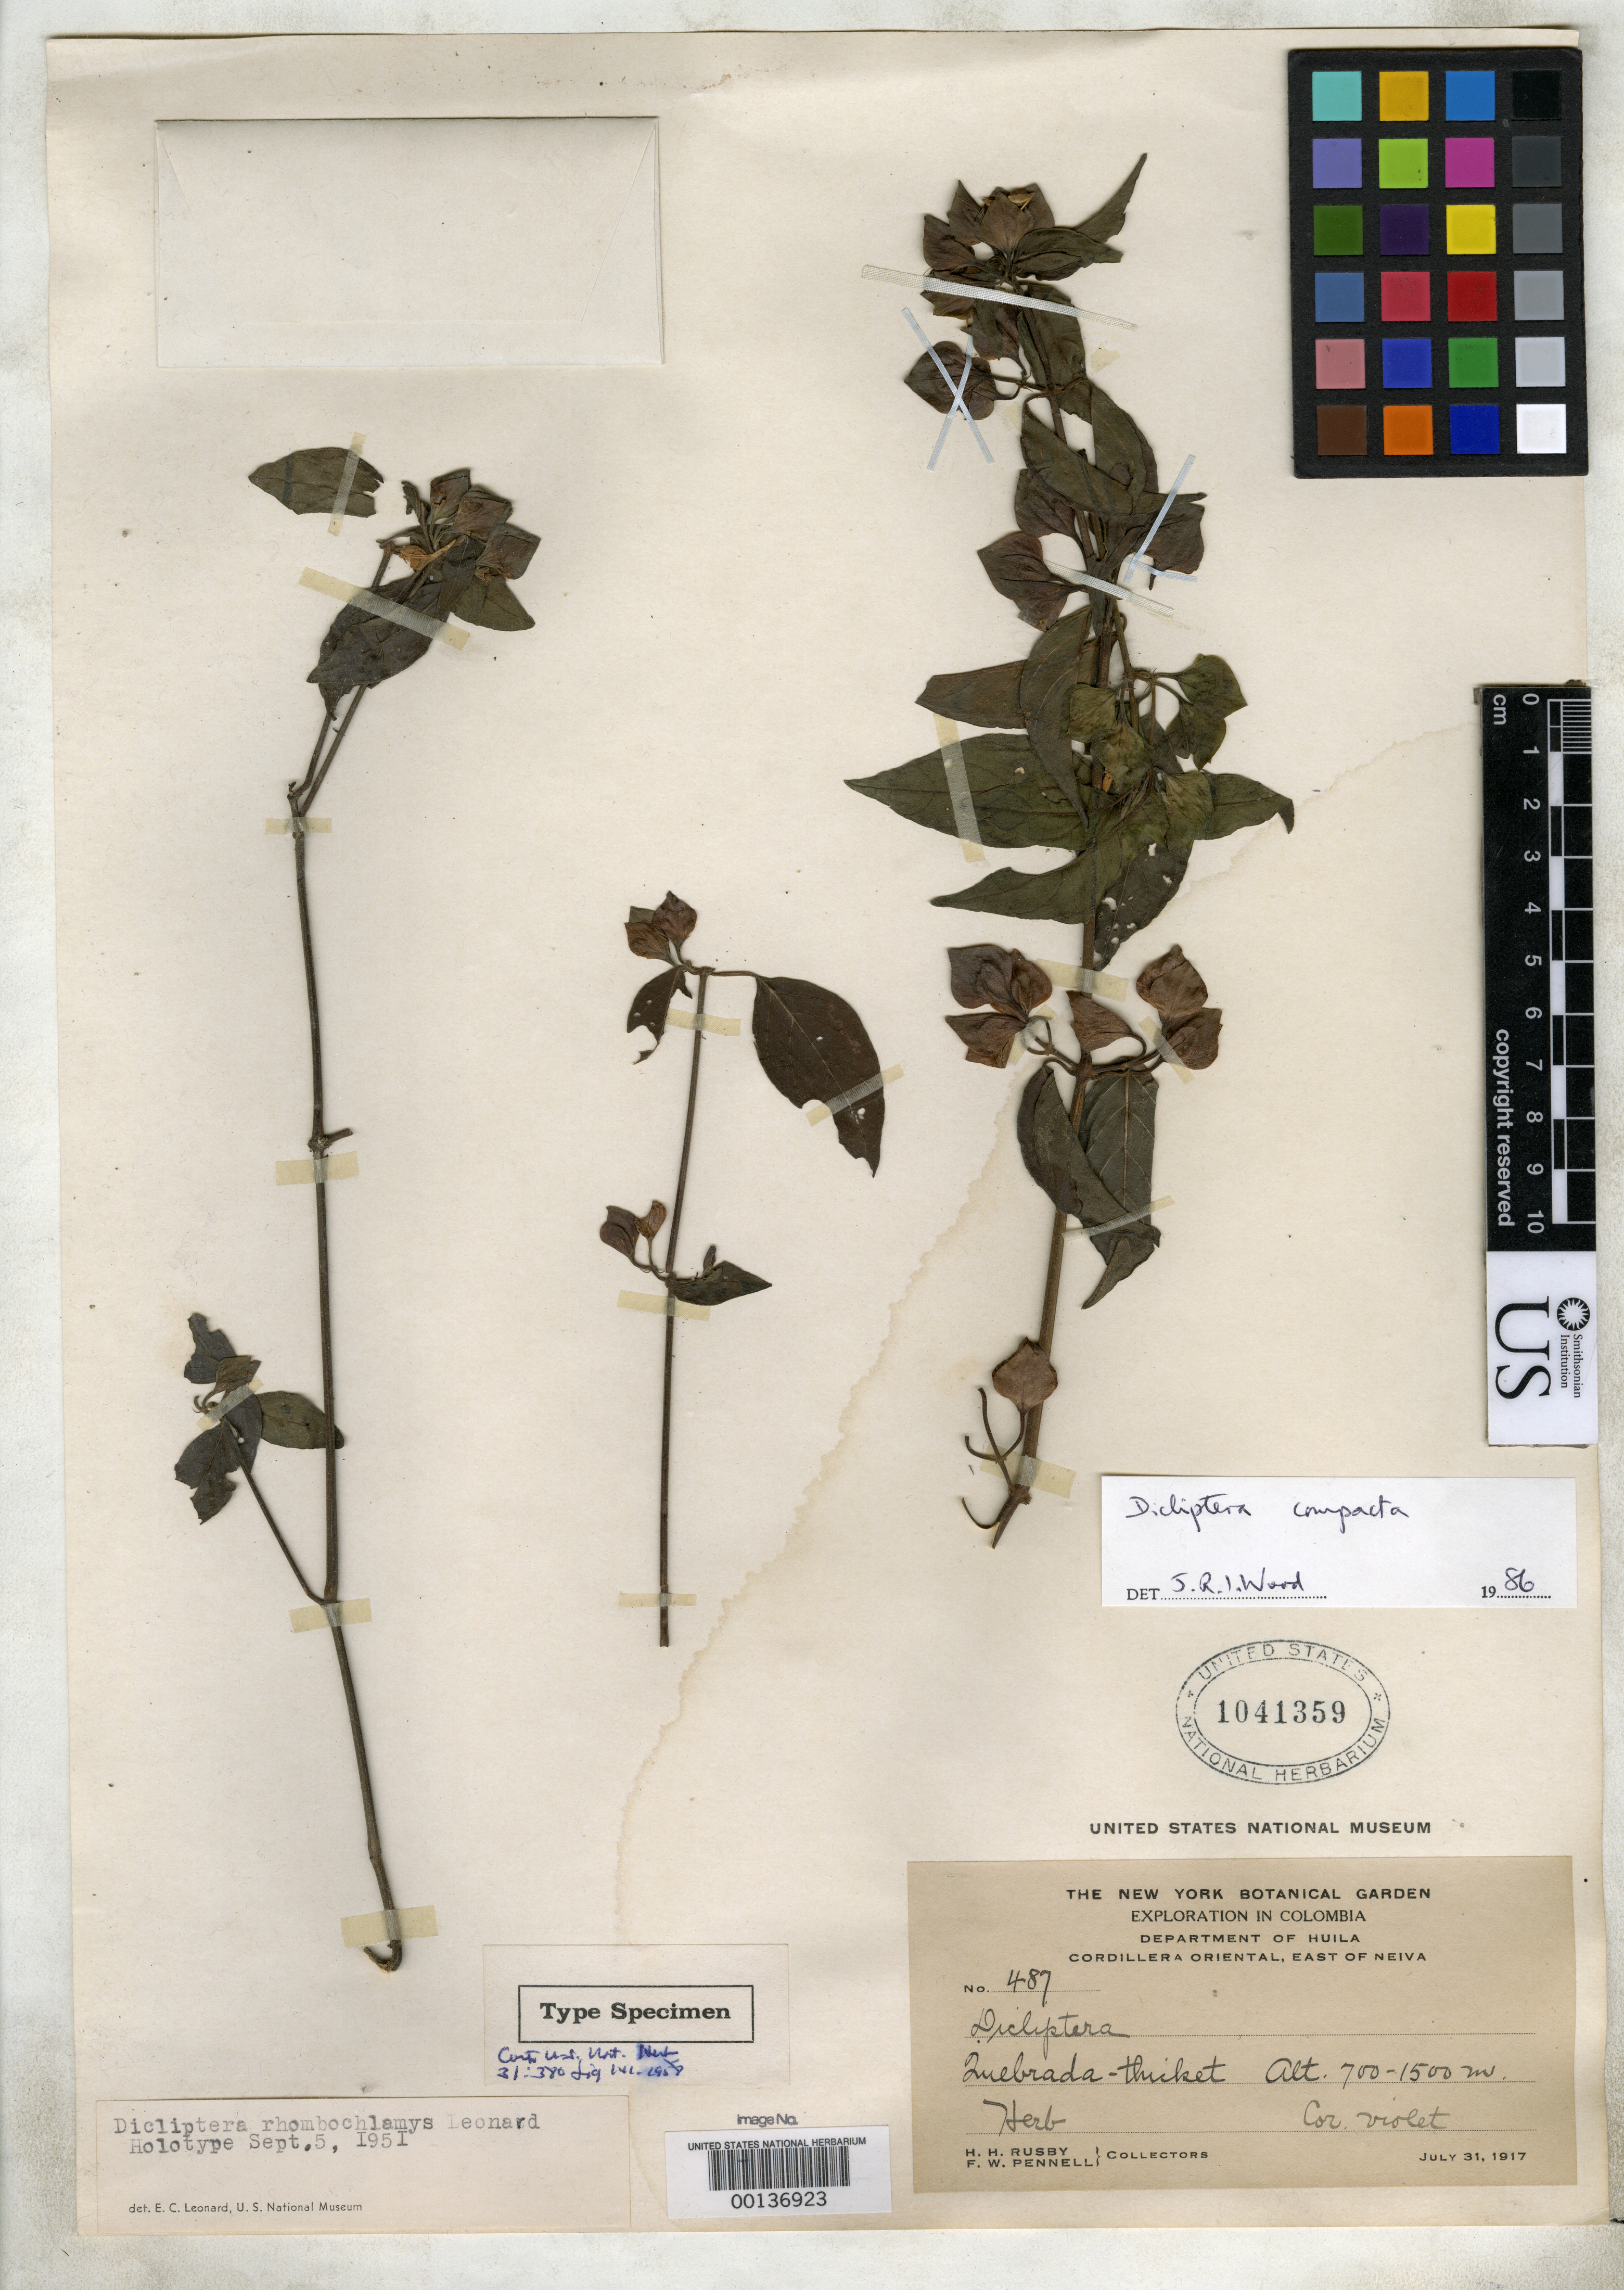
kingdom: Plantae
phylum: Tracheophyta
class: Magnoliopsida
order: Lamiales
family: Acanthaceae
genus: Dicliptera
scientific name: Dicliptera rhombochlamys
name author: Leonard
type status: Holotype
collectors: H. H. Rusby & F. W. Pennell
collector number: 487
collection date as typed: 31 Jul 1917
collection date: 1917-07-31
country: Colombia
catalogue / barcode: US 1041359